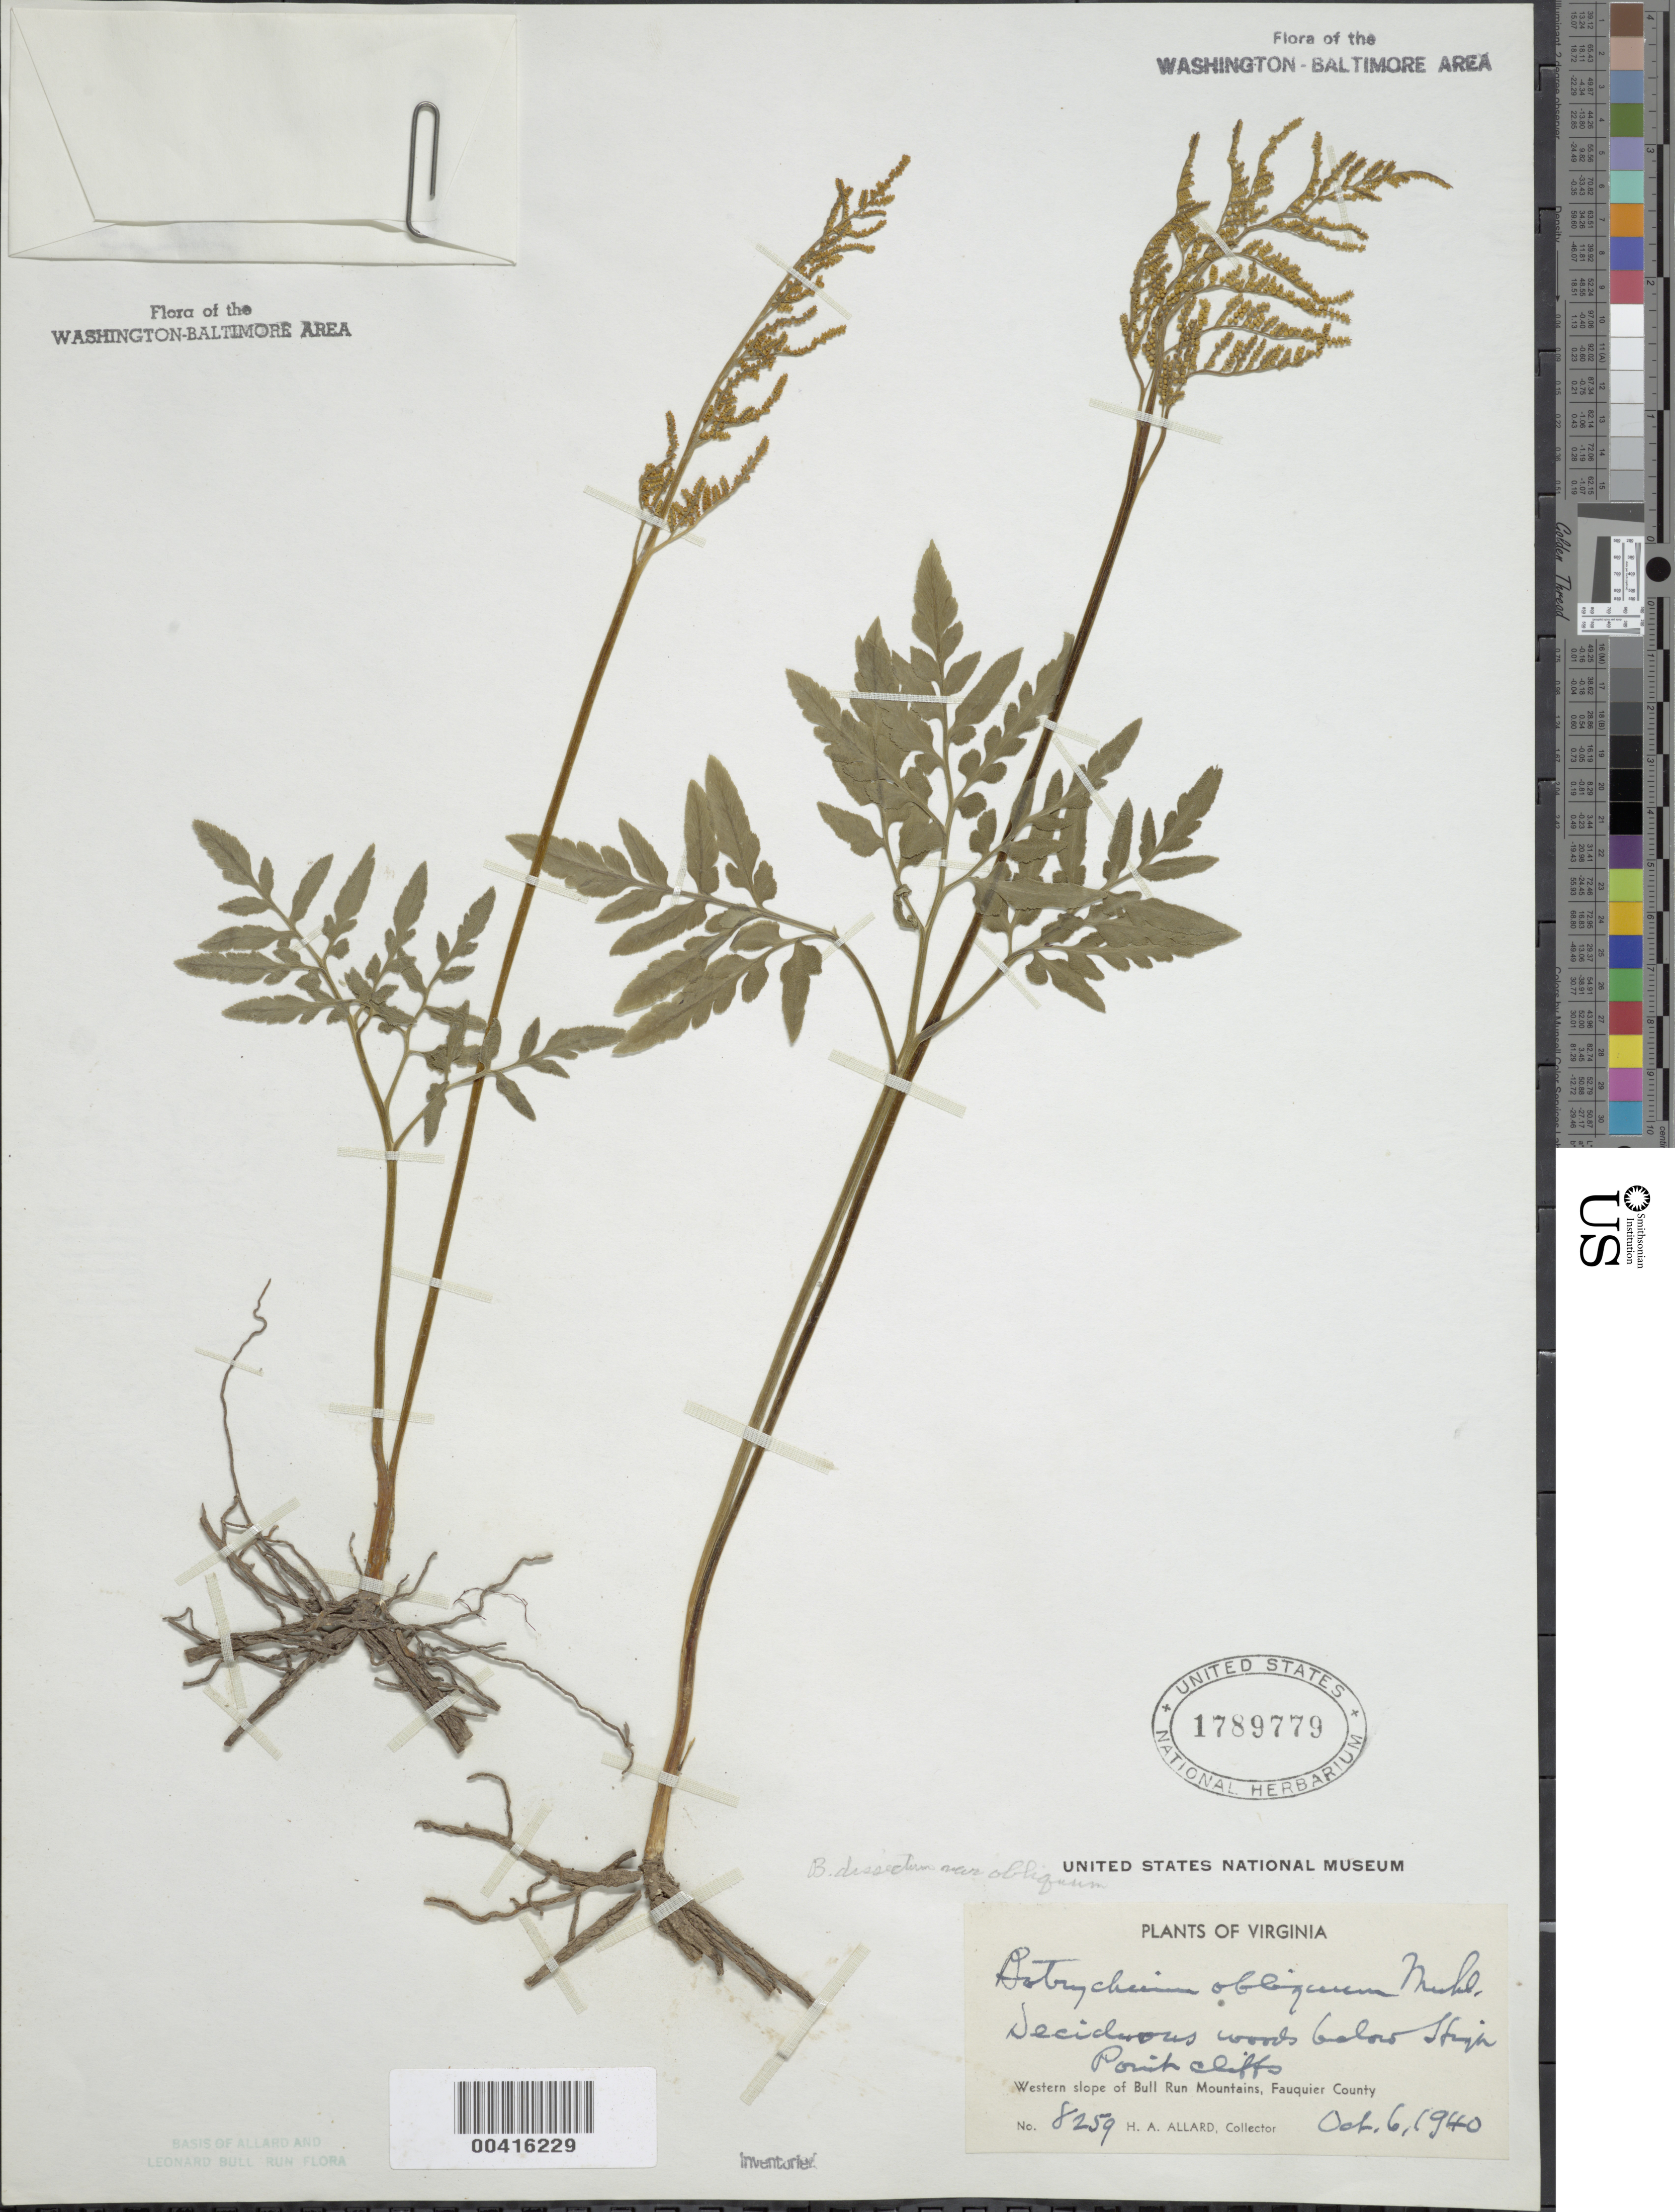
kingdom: Plantae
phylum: Tracheophyta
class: Polypodiopsida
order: Ophioglossales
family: Ophioglossaceae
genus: Botrychium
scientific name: Botrychium dissectum var. obliquum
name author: Clute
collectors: H. A. Allard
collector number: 8259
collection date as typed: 06 Oct 1940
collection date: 1940-10-06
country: United States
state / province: Virginia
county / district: Fauquier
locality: High Point Cliffs, western slope of Bull Run Mountains Bull Run Mts.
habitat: Deciduous woods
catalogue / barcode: US 1789779